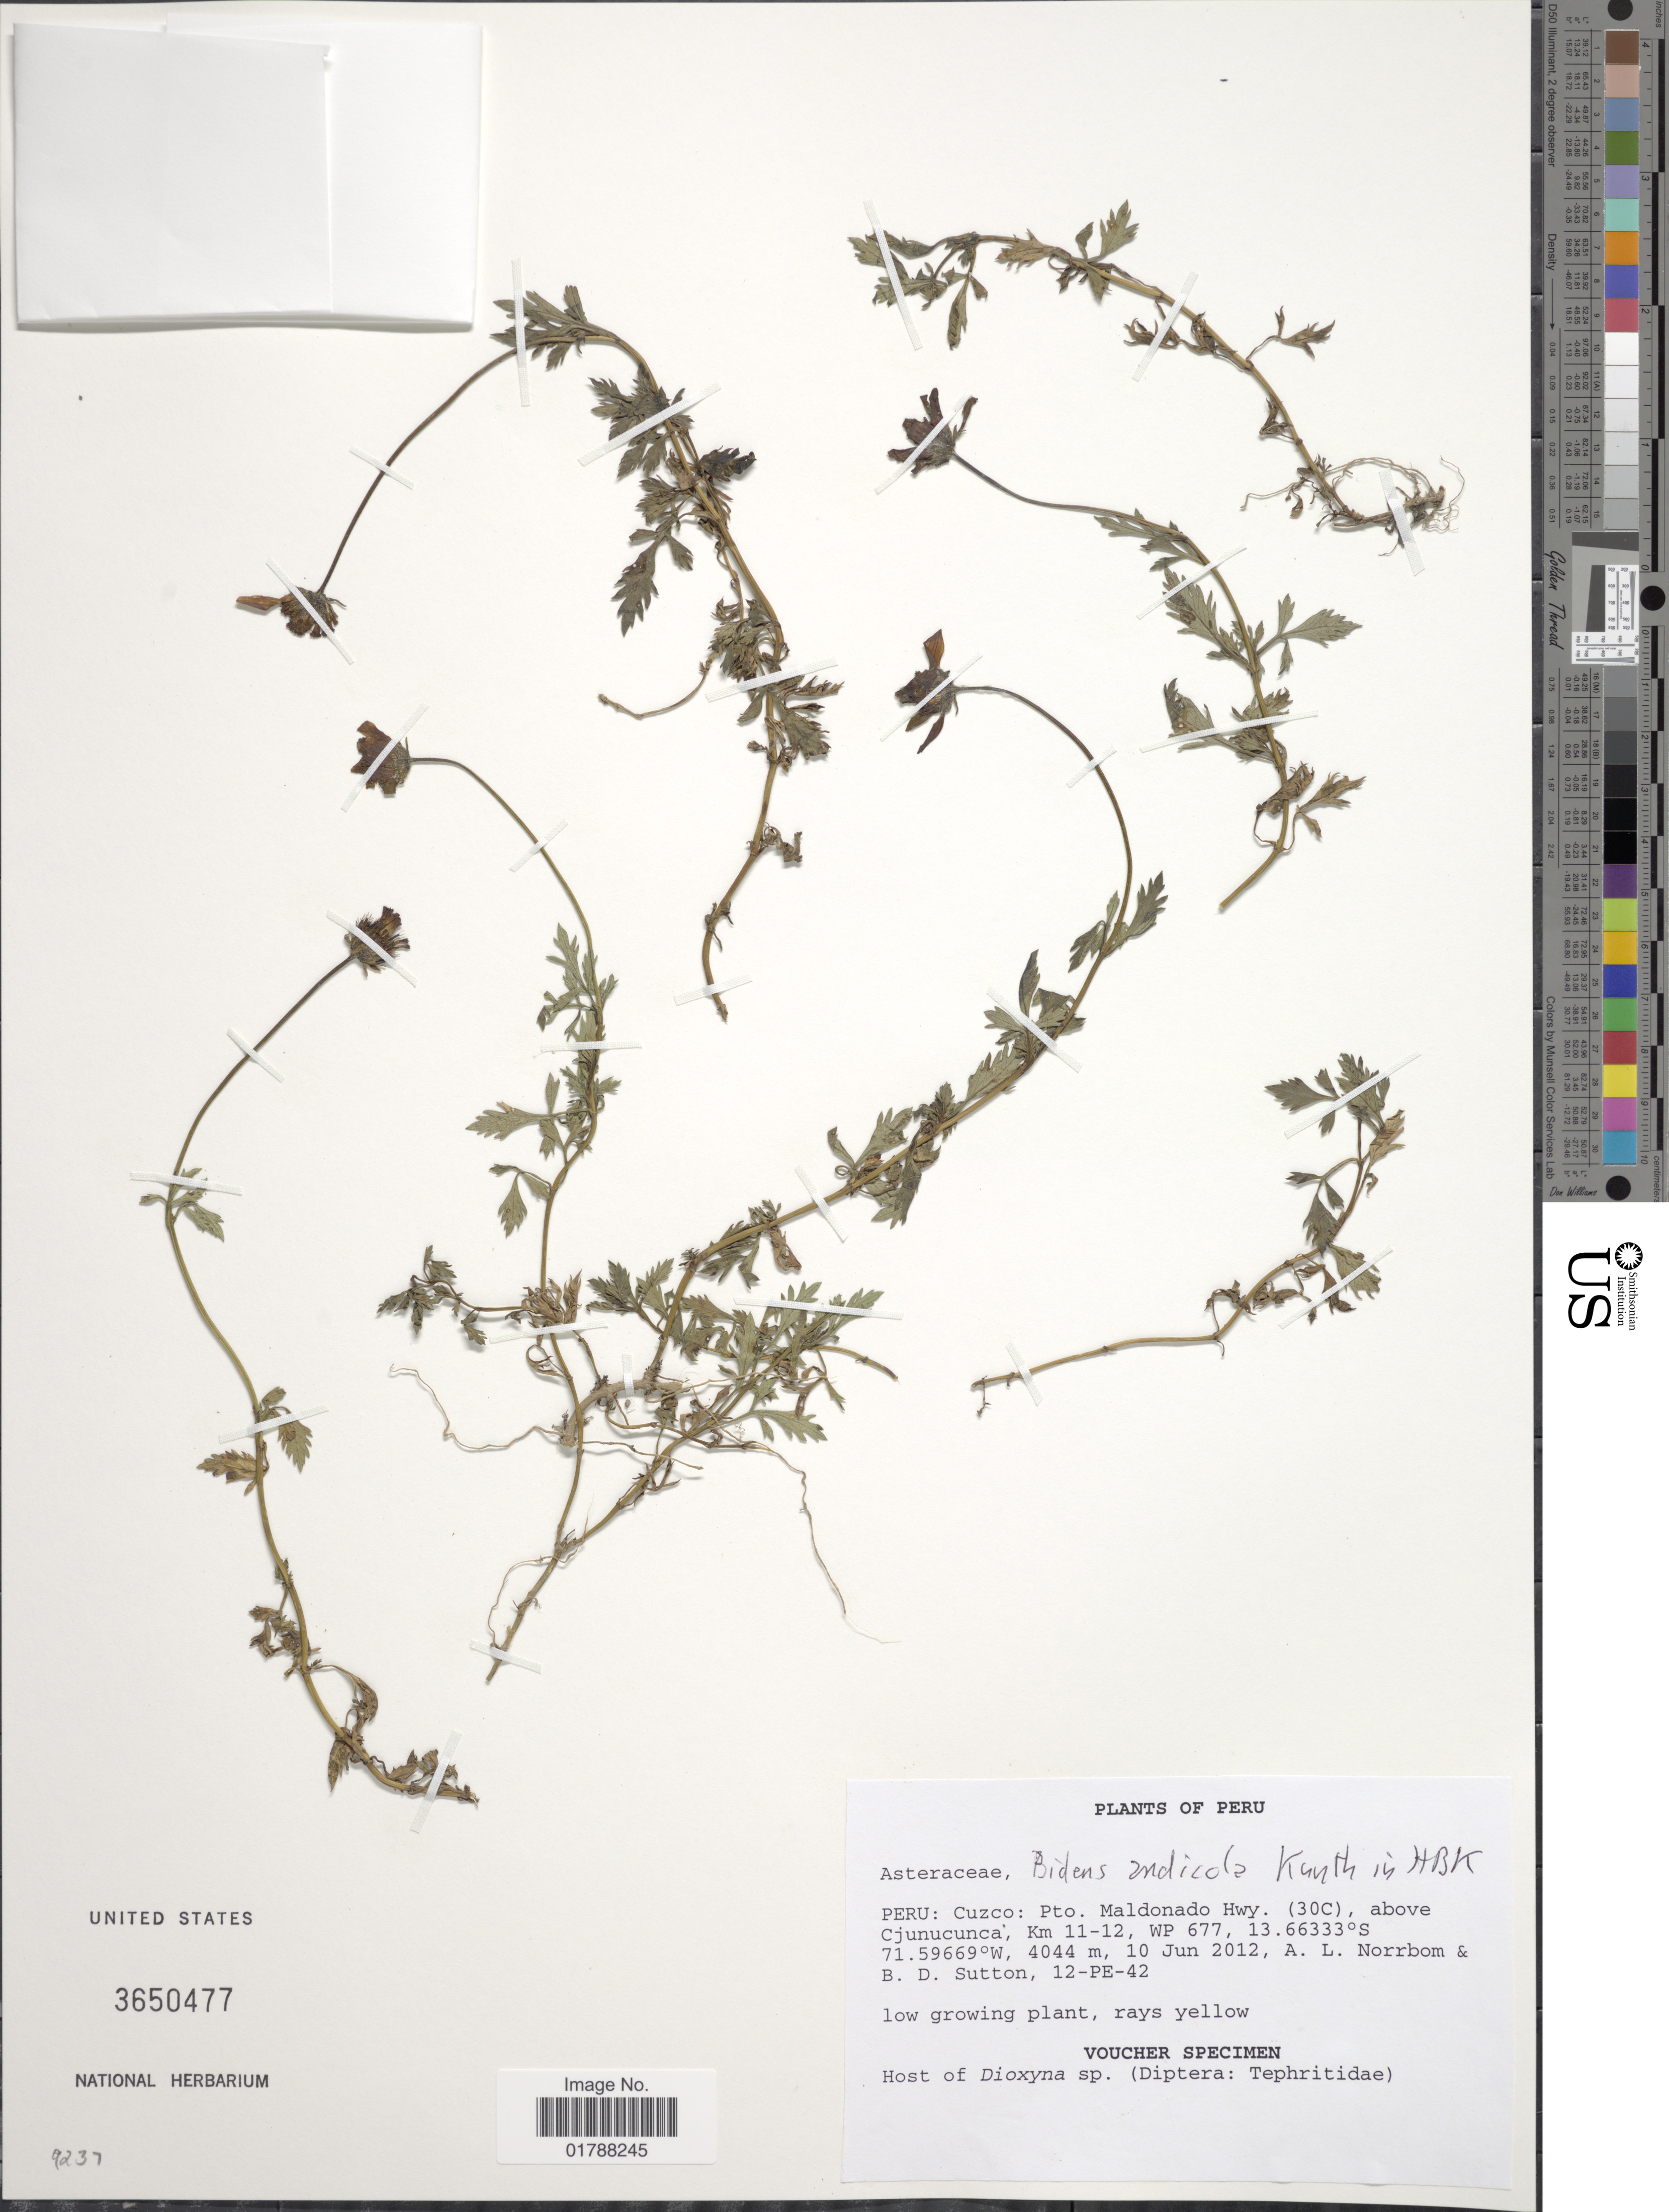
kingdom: Plantae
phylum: Tracheophyta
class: Magnoliopsida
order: Asterales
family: Asteraceae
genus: Bidens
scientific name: Bidens andicola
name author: Kunth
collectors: A. L. Norrbom & B. Sutton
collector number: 12-PE-42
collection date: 2012-06-10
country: Peru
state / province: Cusco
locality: Pto. Maldonado Hwy. (30C), above Cjunucunca, Km 11-12, WP 677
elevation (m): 4044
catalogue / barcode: US 3650477